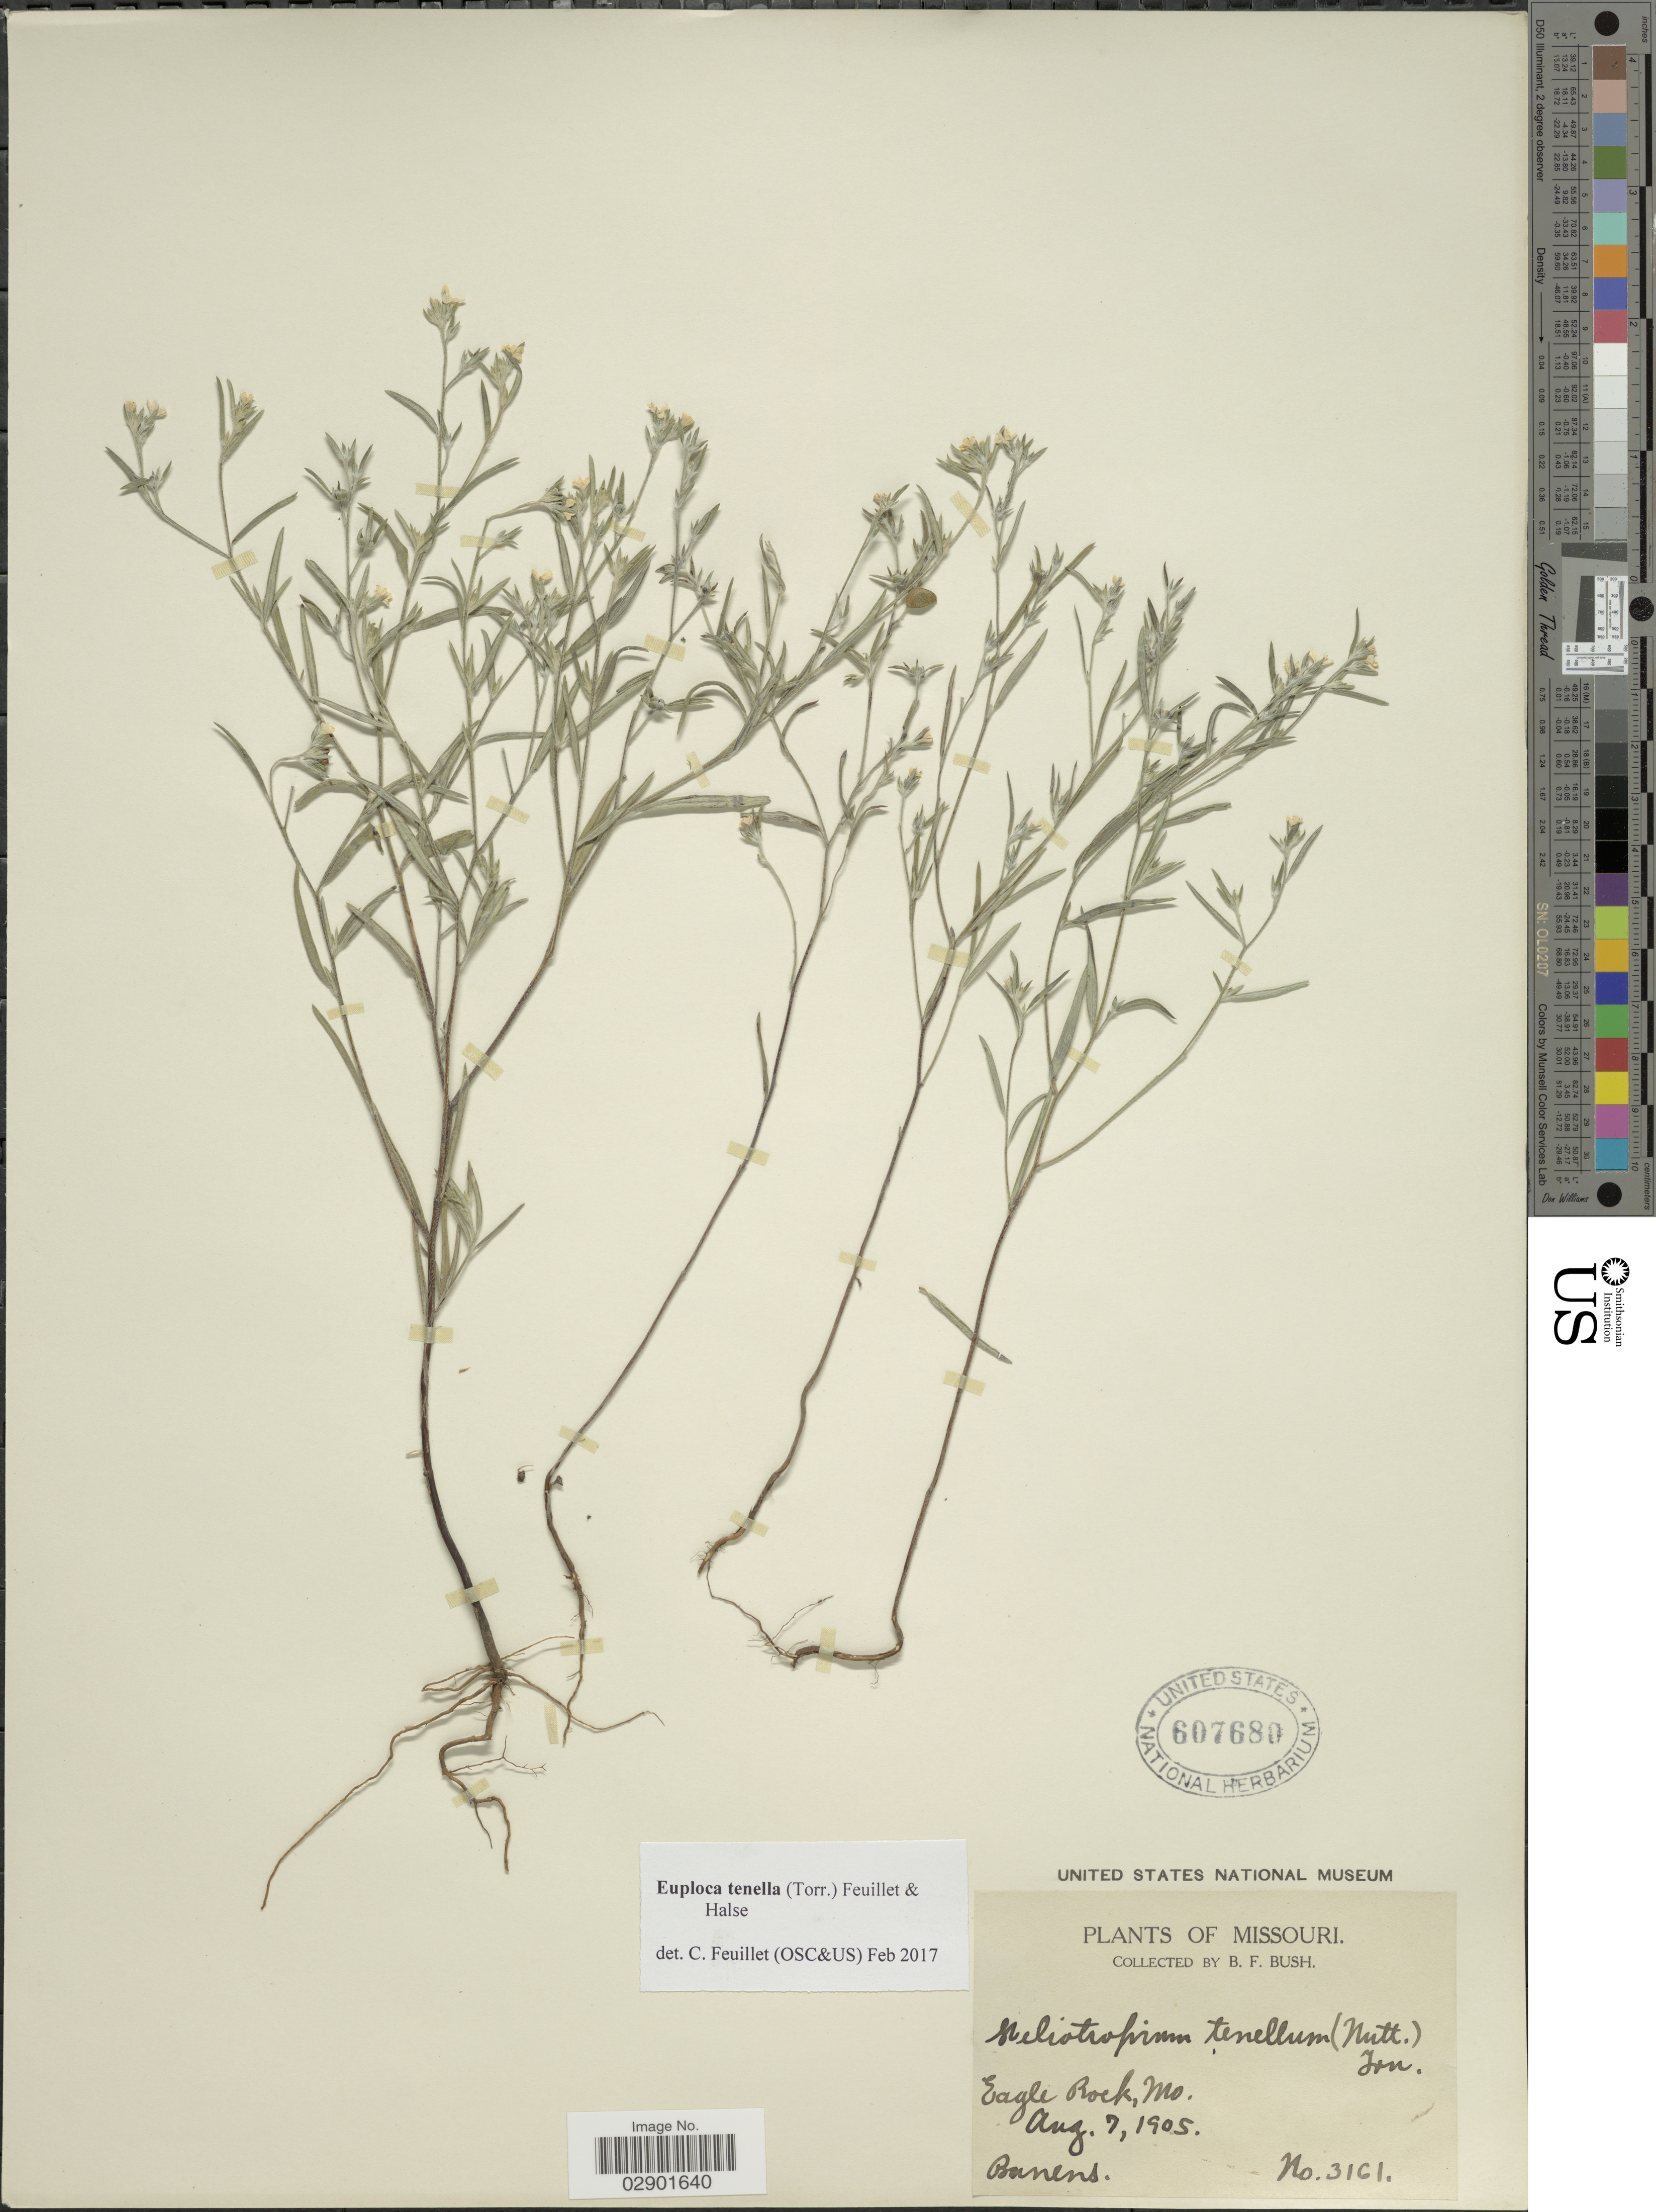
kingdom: Plantae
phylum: Tracheophyta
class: Magnoliopsida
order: Boraginales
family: Heliotropiaceae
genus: Euploca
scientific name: Euploca polyphylla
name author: (Lehm.) J.I.M. Melo & Semir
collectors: B. F. Bush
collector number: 3161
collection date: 1905-08-07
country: United States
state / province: Missouri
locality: Eagle Rock, Mo.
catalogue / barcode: US 607680